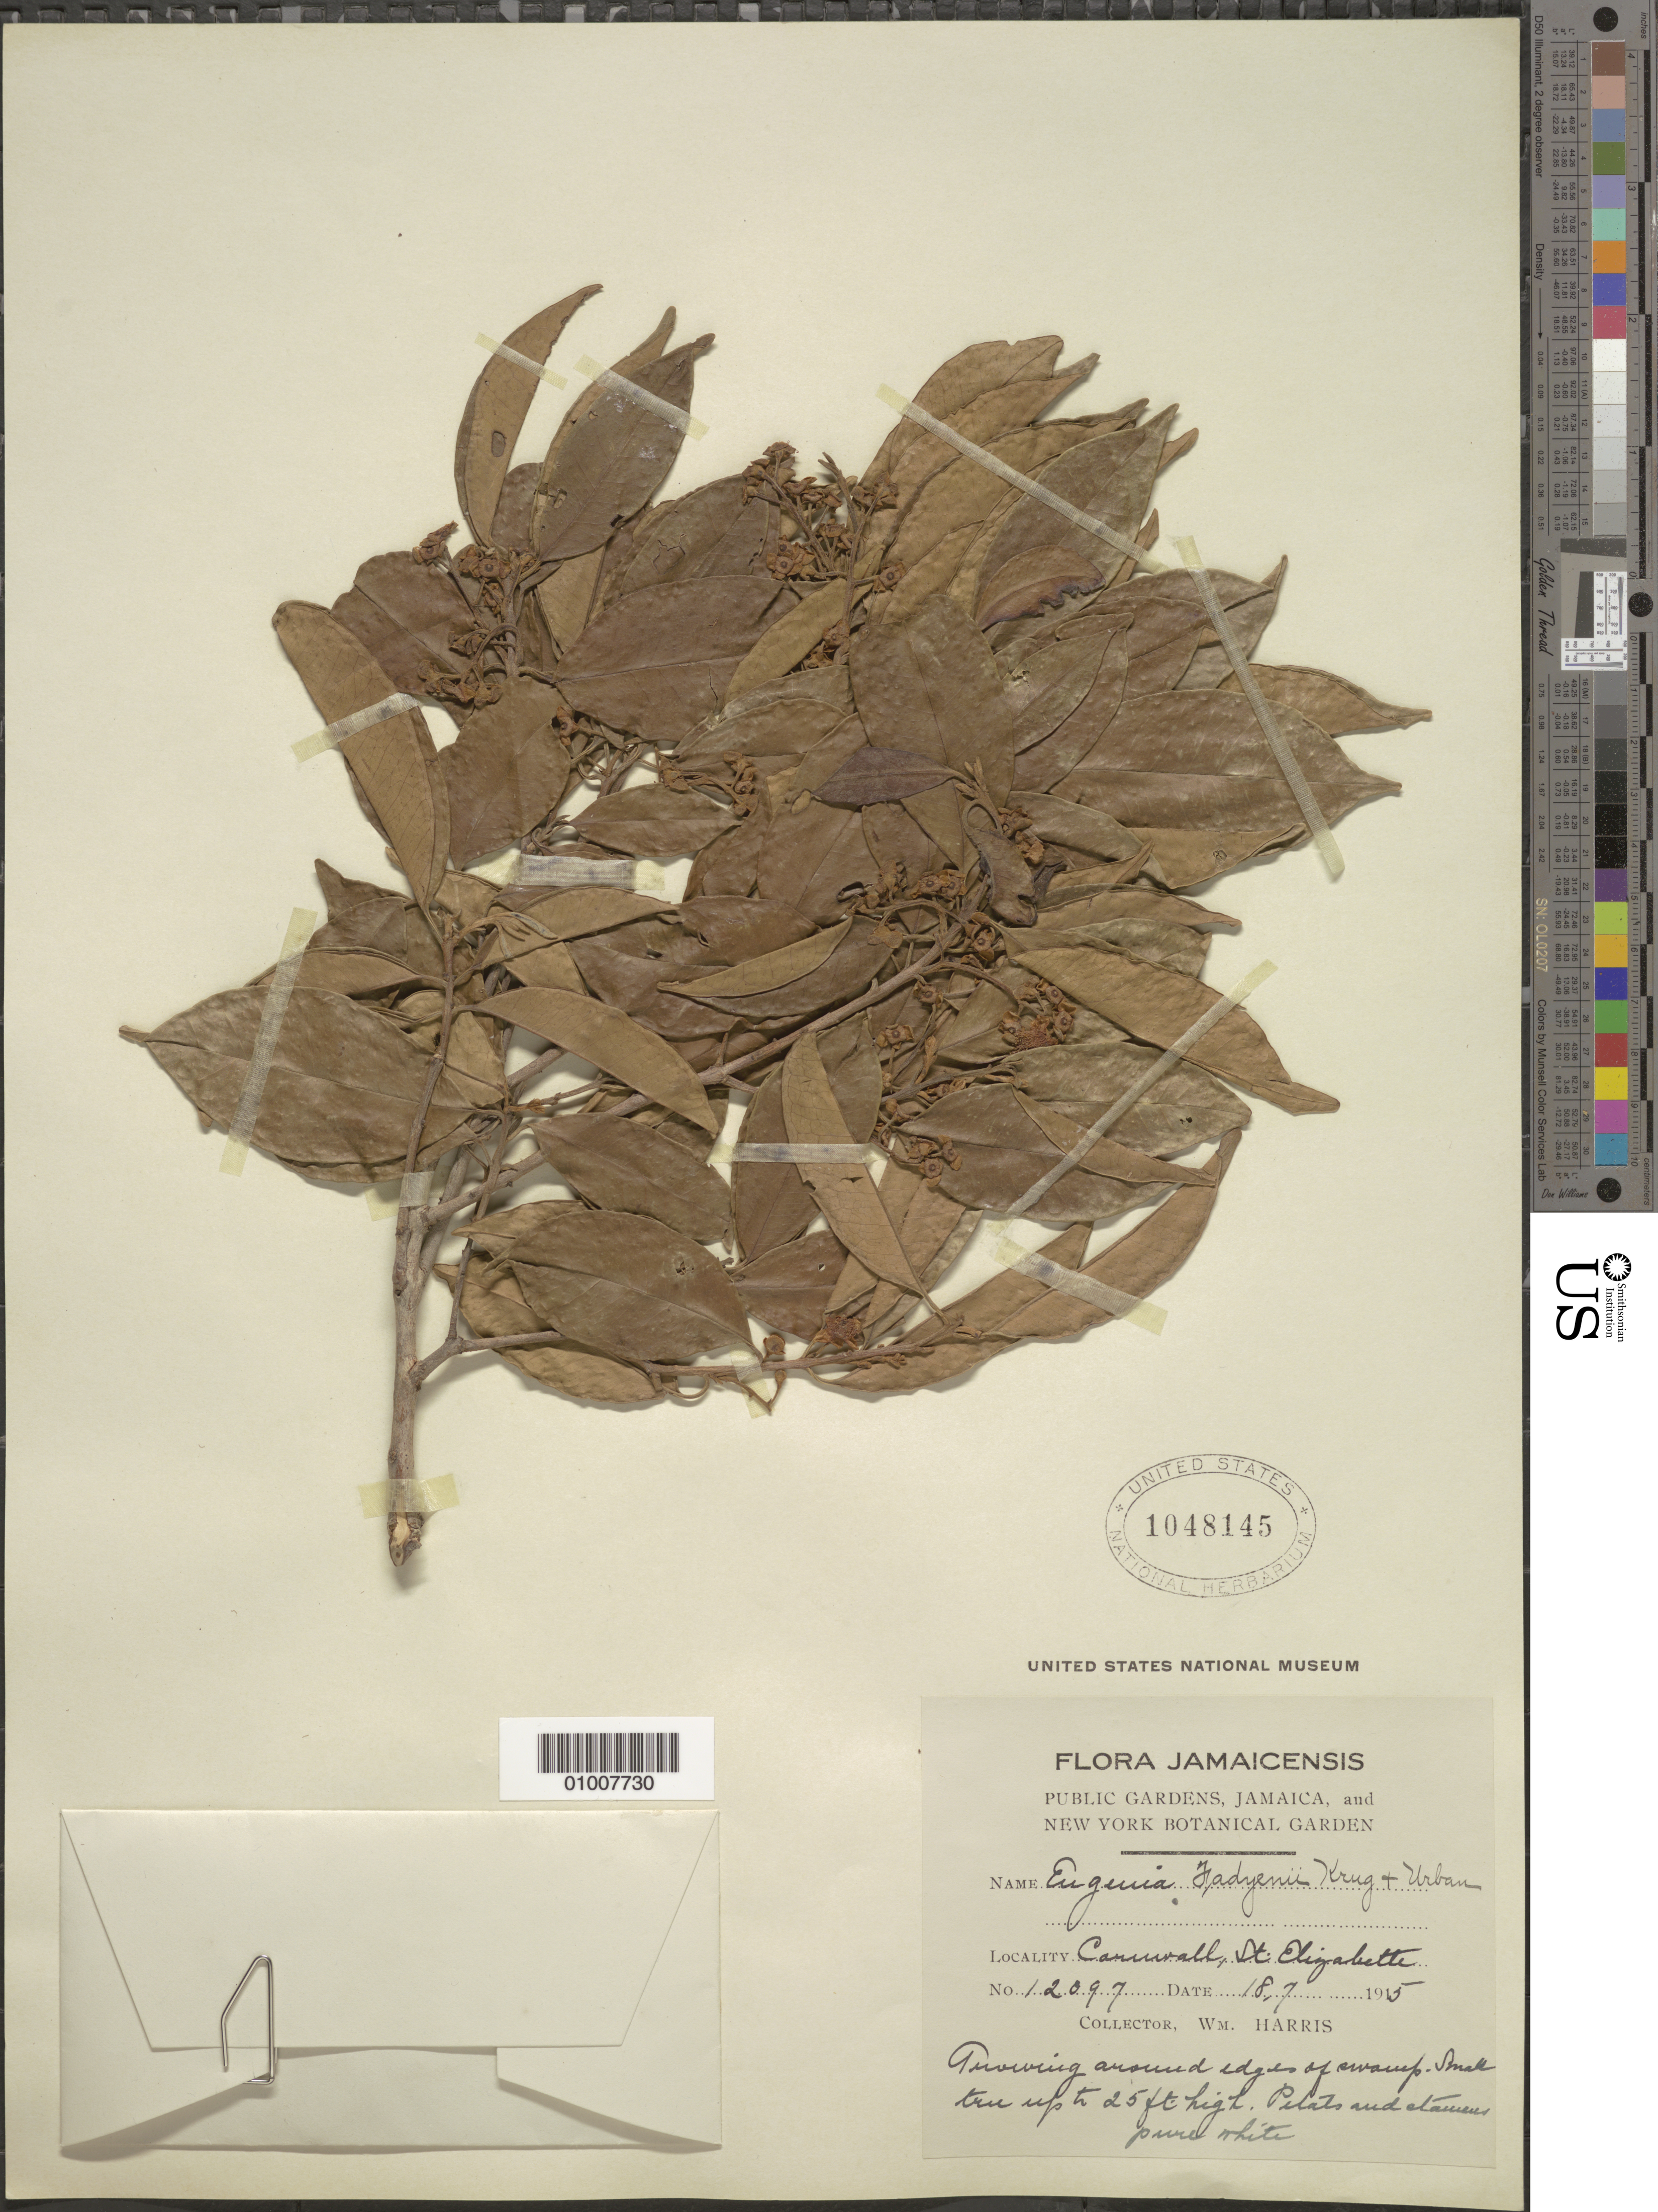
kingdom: Plantae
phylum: Tracheophyta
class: Magnoliopsida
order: Myrtales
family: Myrtaceae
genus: Eugenia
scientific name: Eugenia aeruginea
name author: DC.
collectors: W. H. Harris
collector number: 12097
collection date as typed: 18 Jul 1915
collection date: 1915-07-18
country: Jamaica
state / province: Saint Elizabeth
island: Jamaica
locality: Cornwall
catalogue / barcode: US 1048145